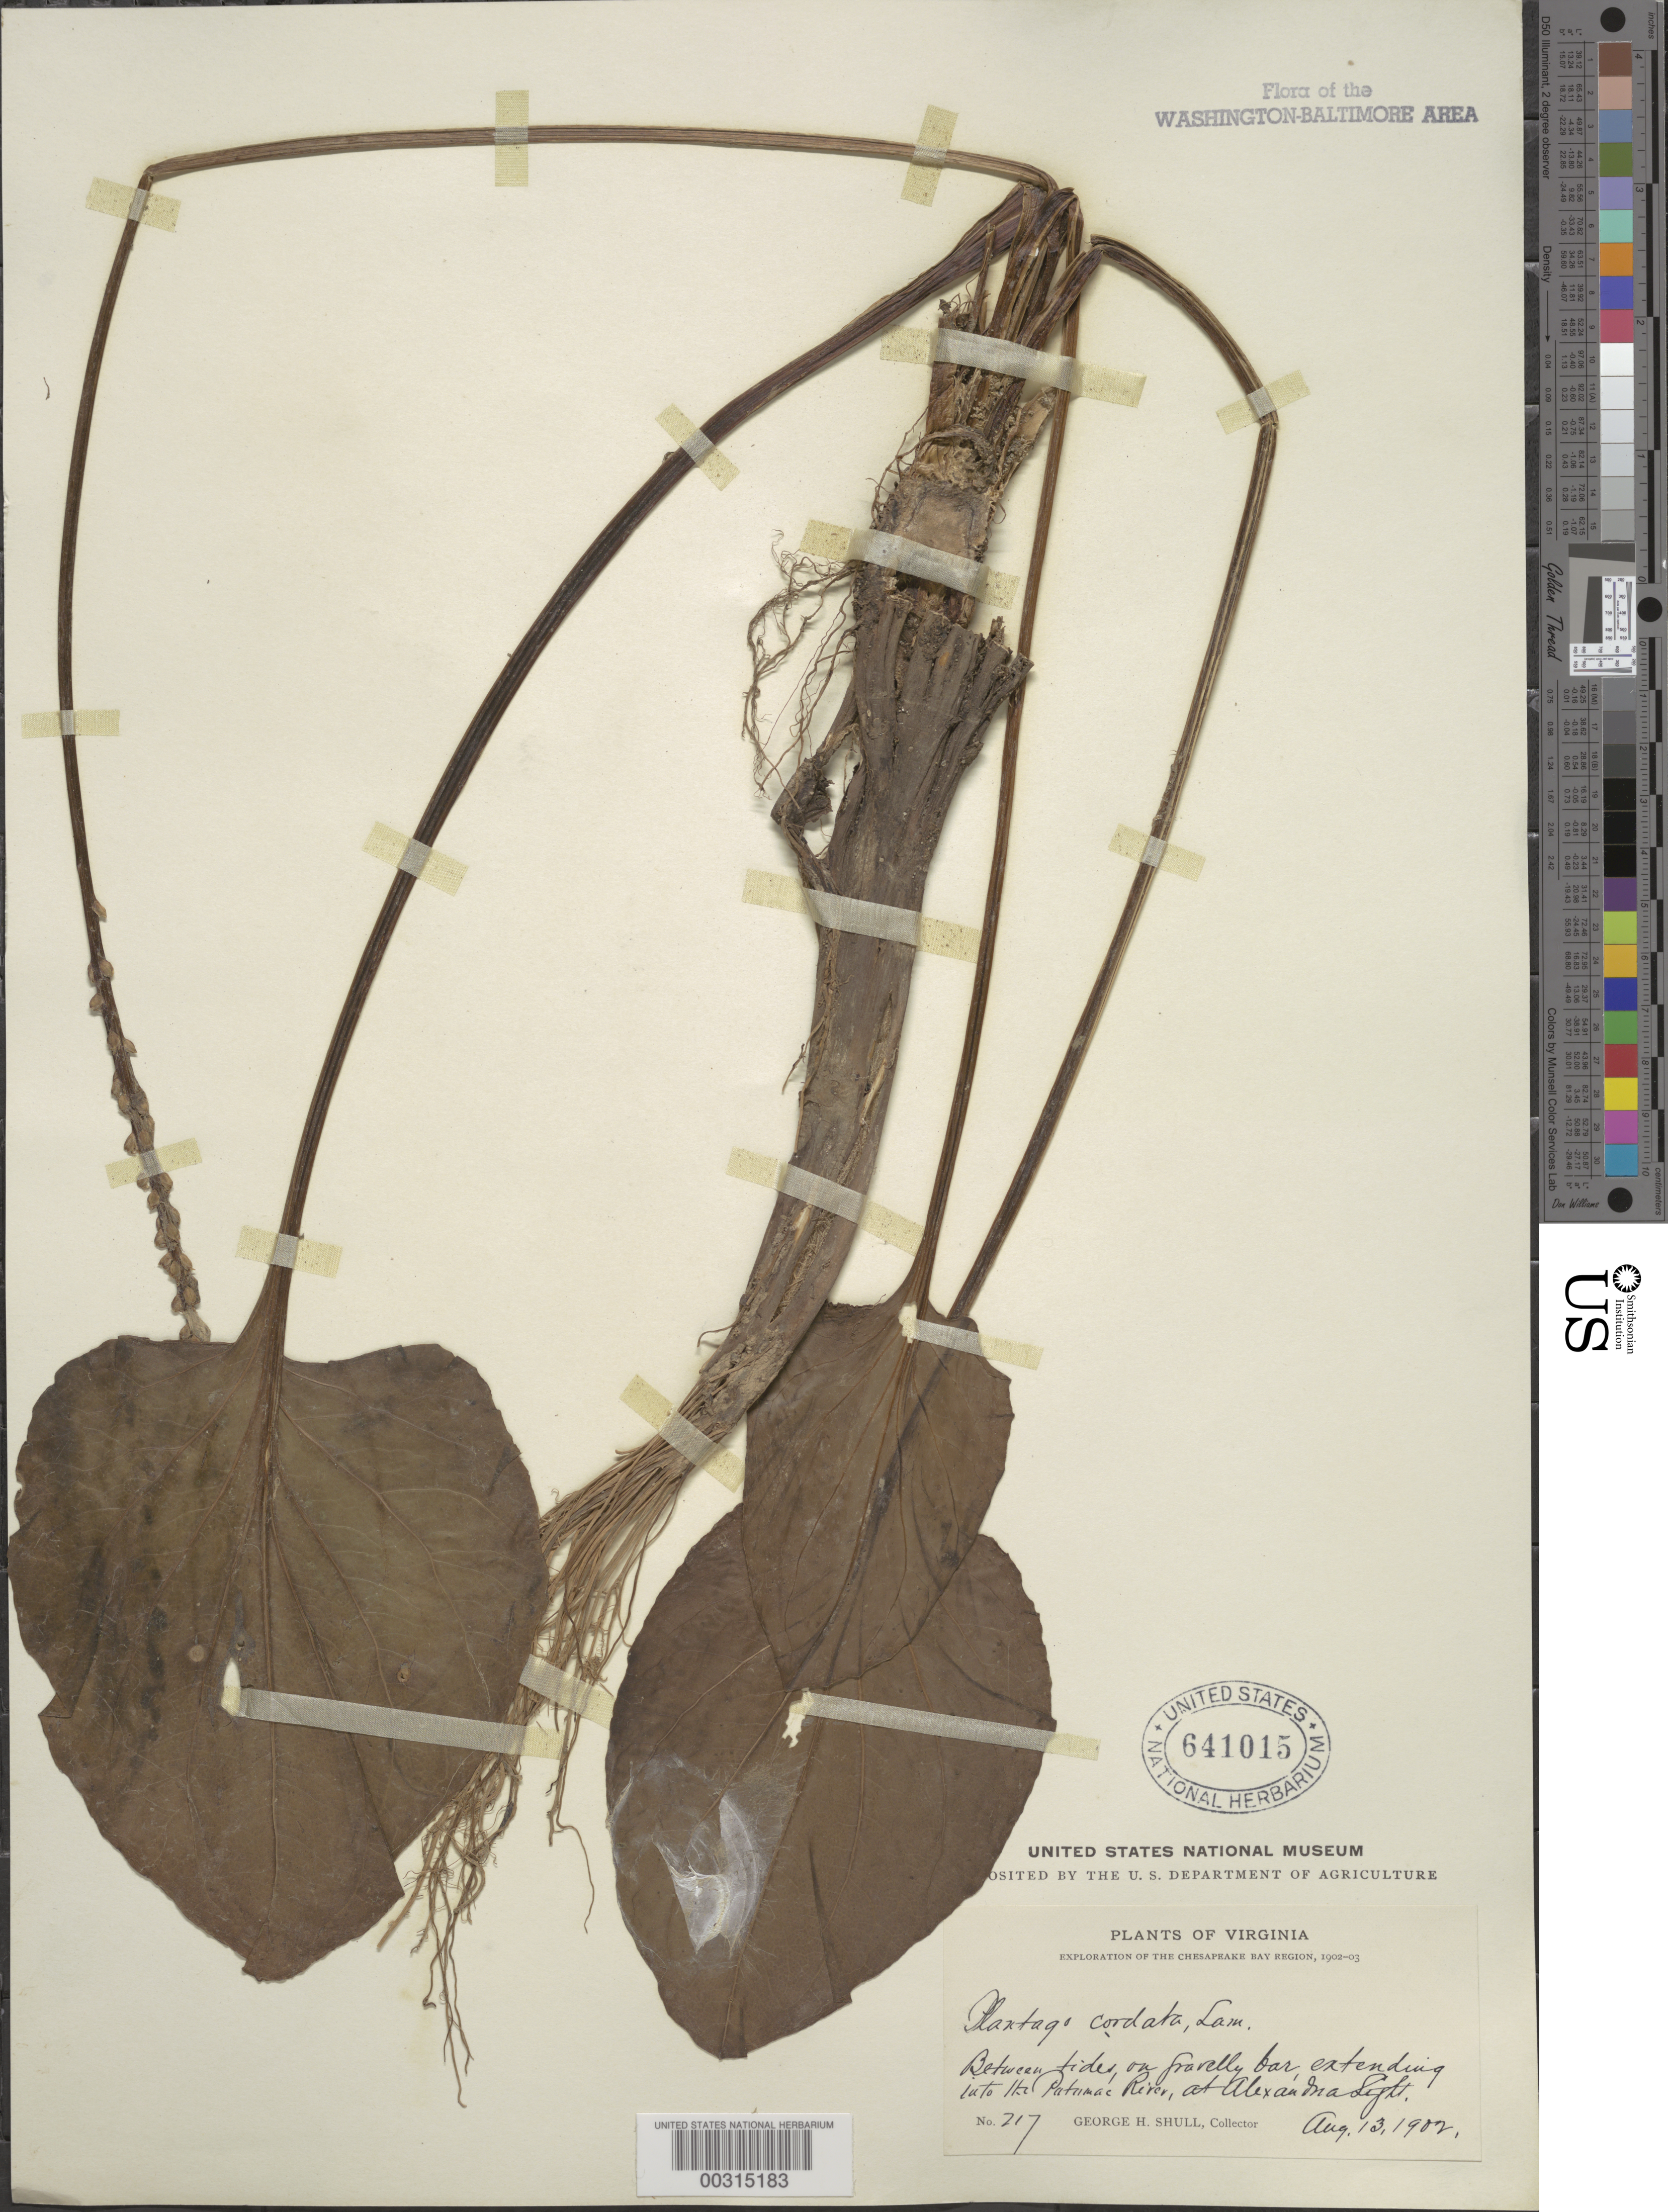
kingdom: Plantae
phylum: Tracheophyta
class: Magnoliopsida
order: Lamiales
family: Plantaginaceae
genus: Plantago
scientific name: Plantago cordata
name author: Lam.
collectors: G. H. Shull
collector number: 217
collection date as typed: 13 Aug 1902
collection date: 1902-08-13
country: United States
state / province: Virginia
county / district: Fairfax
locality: In the Potomac River at Alexandria Light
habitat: On gravel bar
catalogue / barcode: US 641015